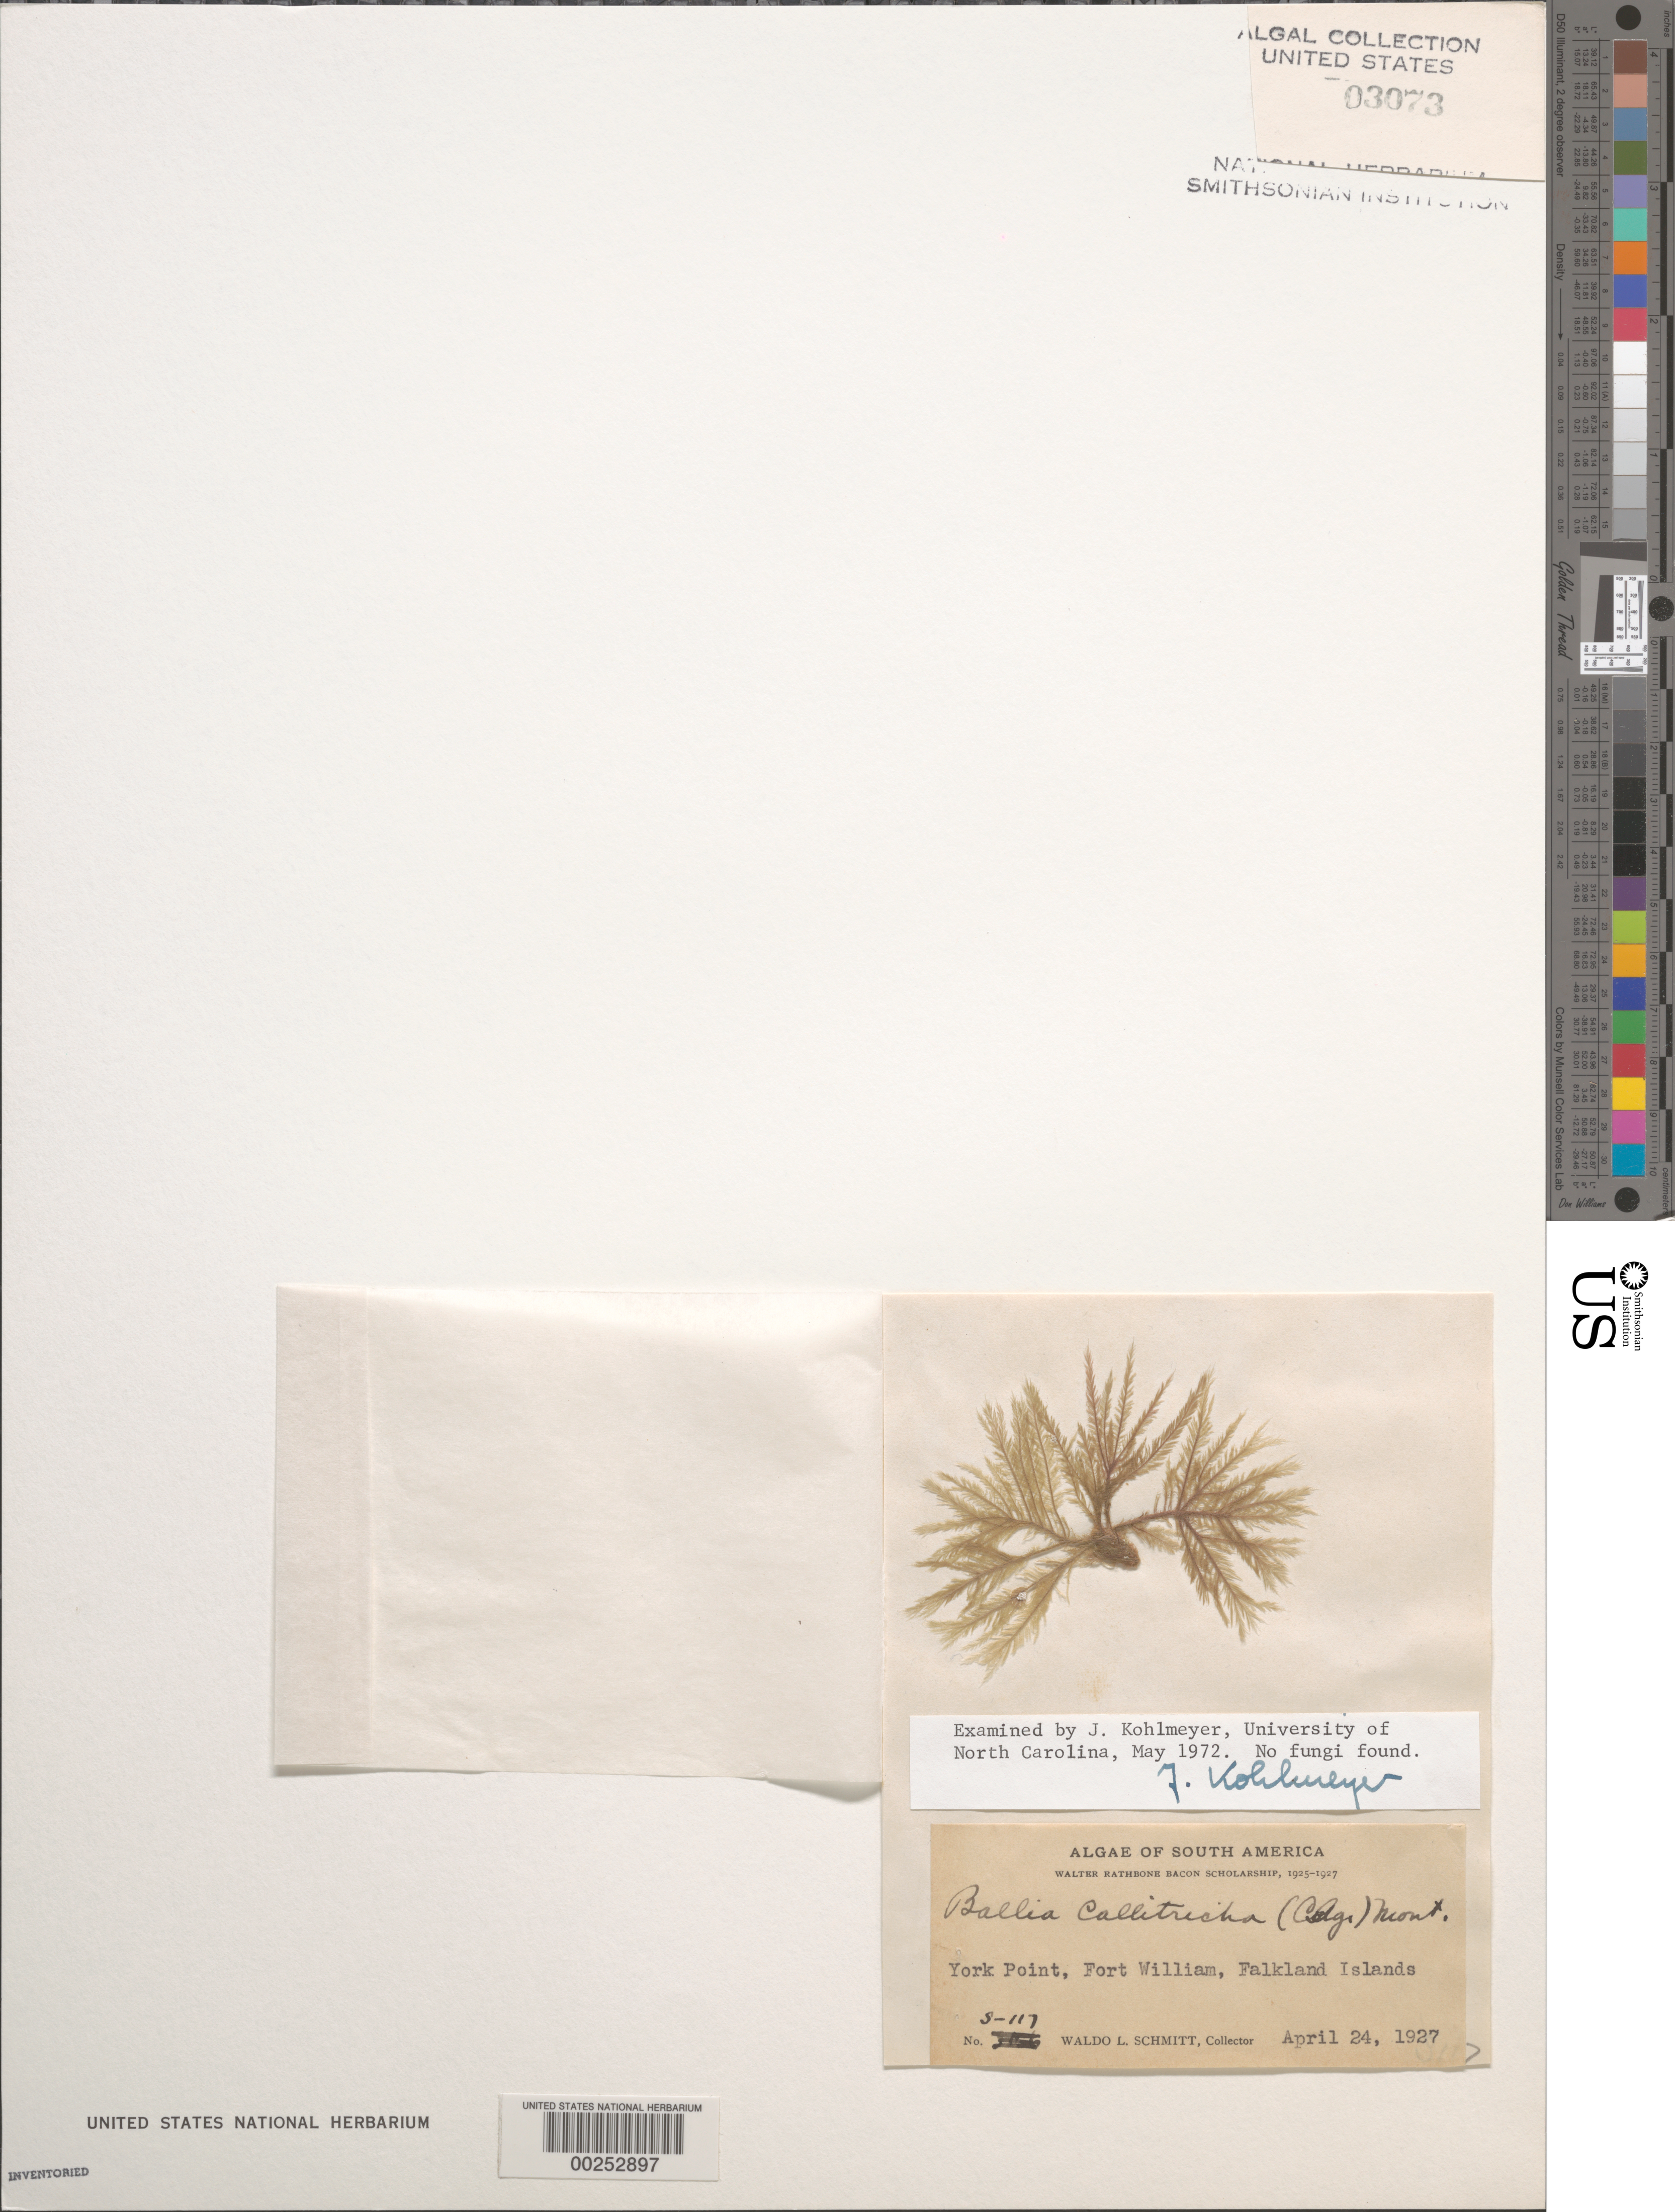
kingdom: Plantae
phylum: Rhodophyta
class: Florideophyceae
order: Balliales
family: Balliaceae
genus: Ballia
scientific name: Ballia callitricha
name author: (C. Agardh) Kützing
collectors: W. L. Schmitt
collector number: S-117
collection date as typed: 24 Apr 1927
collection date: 1927-04-24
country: Falkland Islands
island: East Falkland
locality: York Point, Port William (Stanley)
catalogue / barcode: US 3073